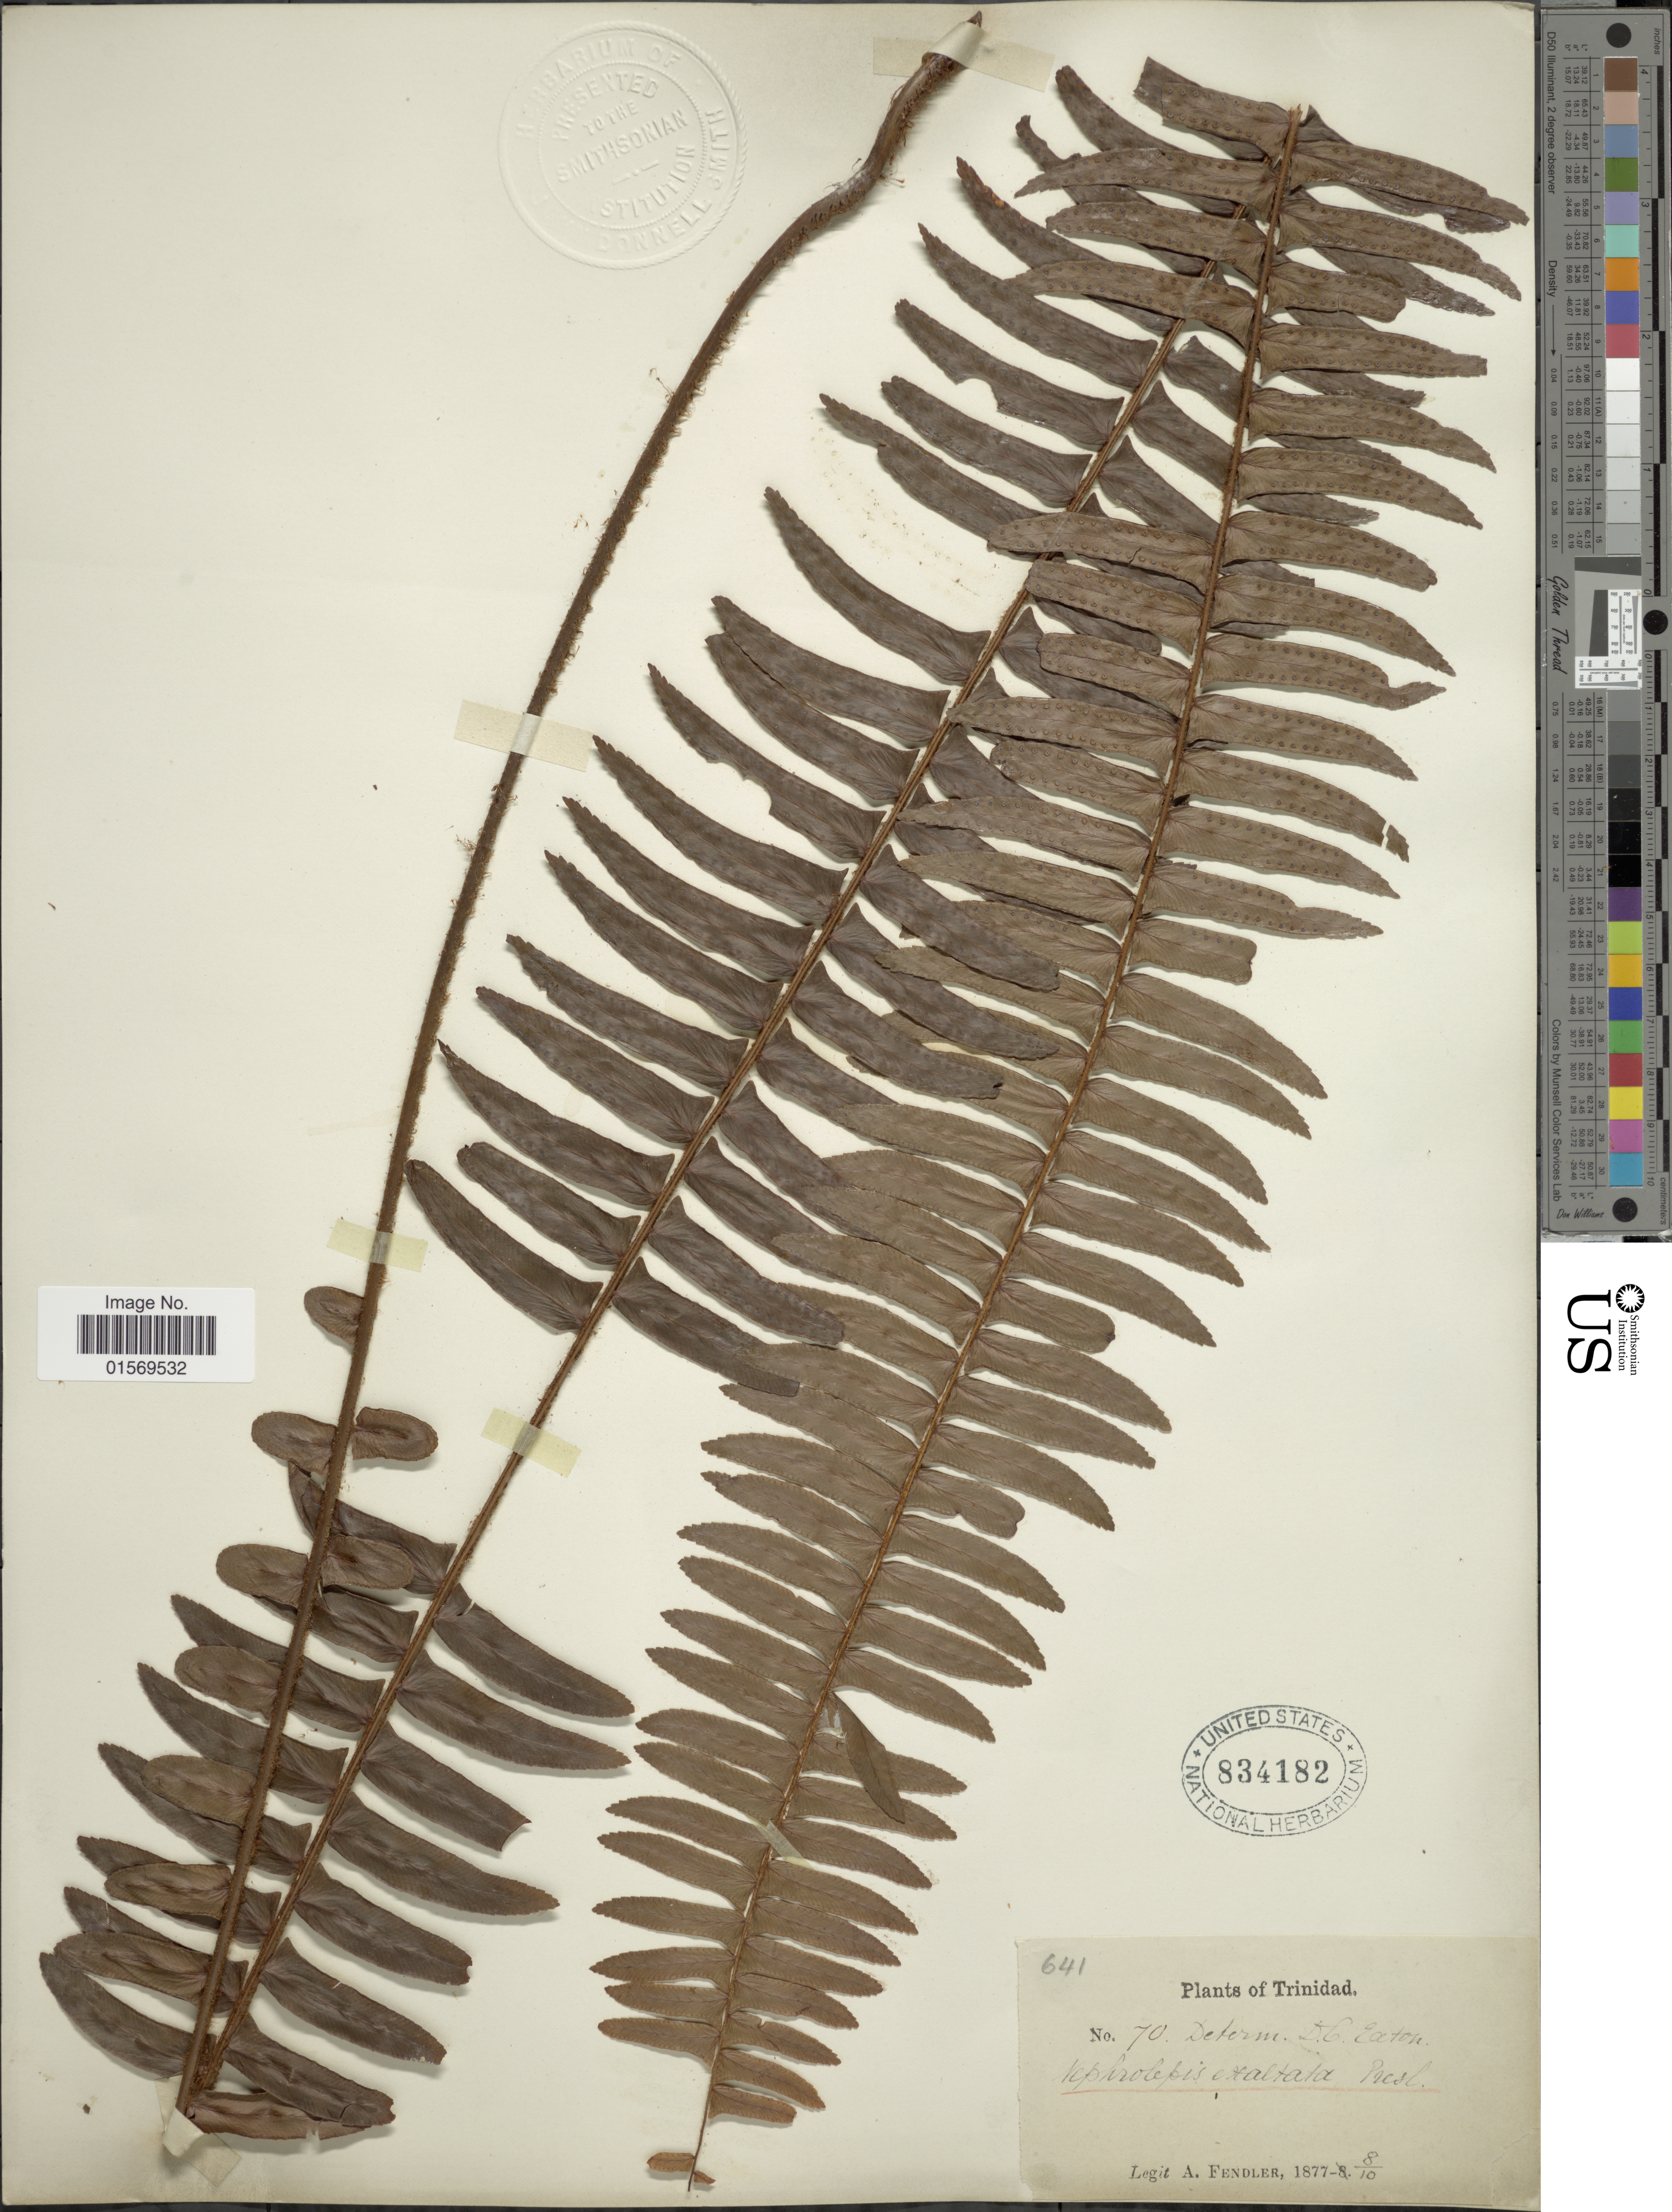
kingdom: Plantae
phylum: Tracheophyta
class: Polypodiopsida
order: Polypodiales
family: Nephrolepidaceae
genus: Nephrolepis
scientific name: Nephrolepis rivularis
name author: (Vahl) Mett. ex Krug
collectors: A. Fendler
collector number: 641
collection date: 1877-10-08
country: Trinidad and Tobago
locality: Trinidad.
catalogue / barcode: US 834182